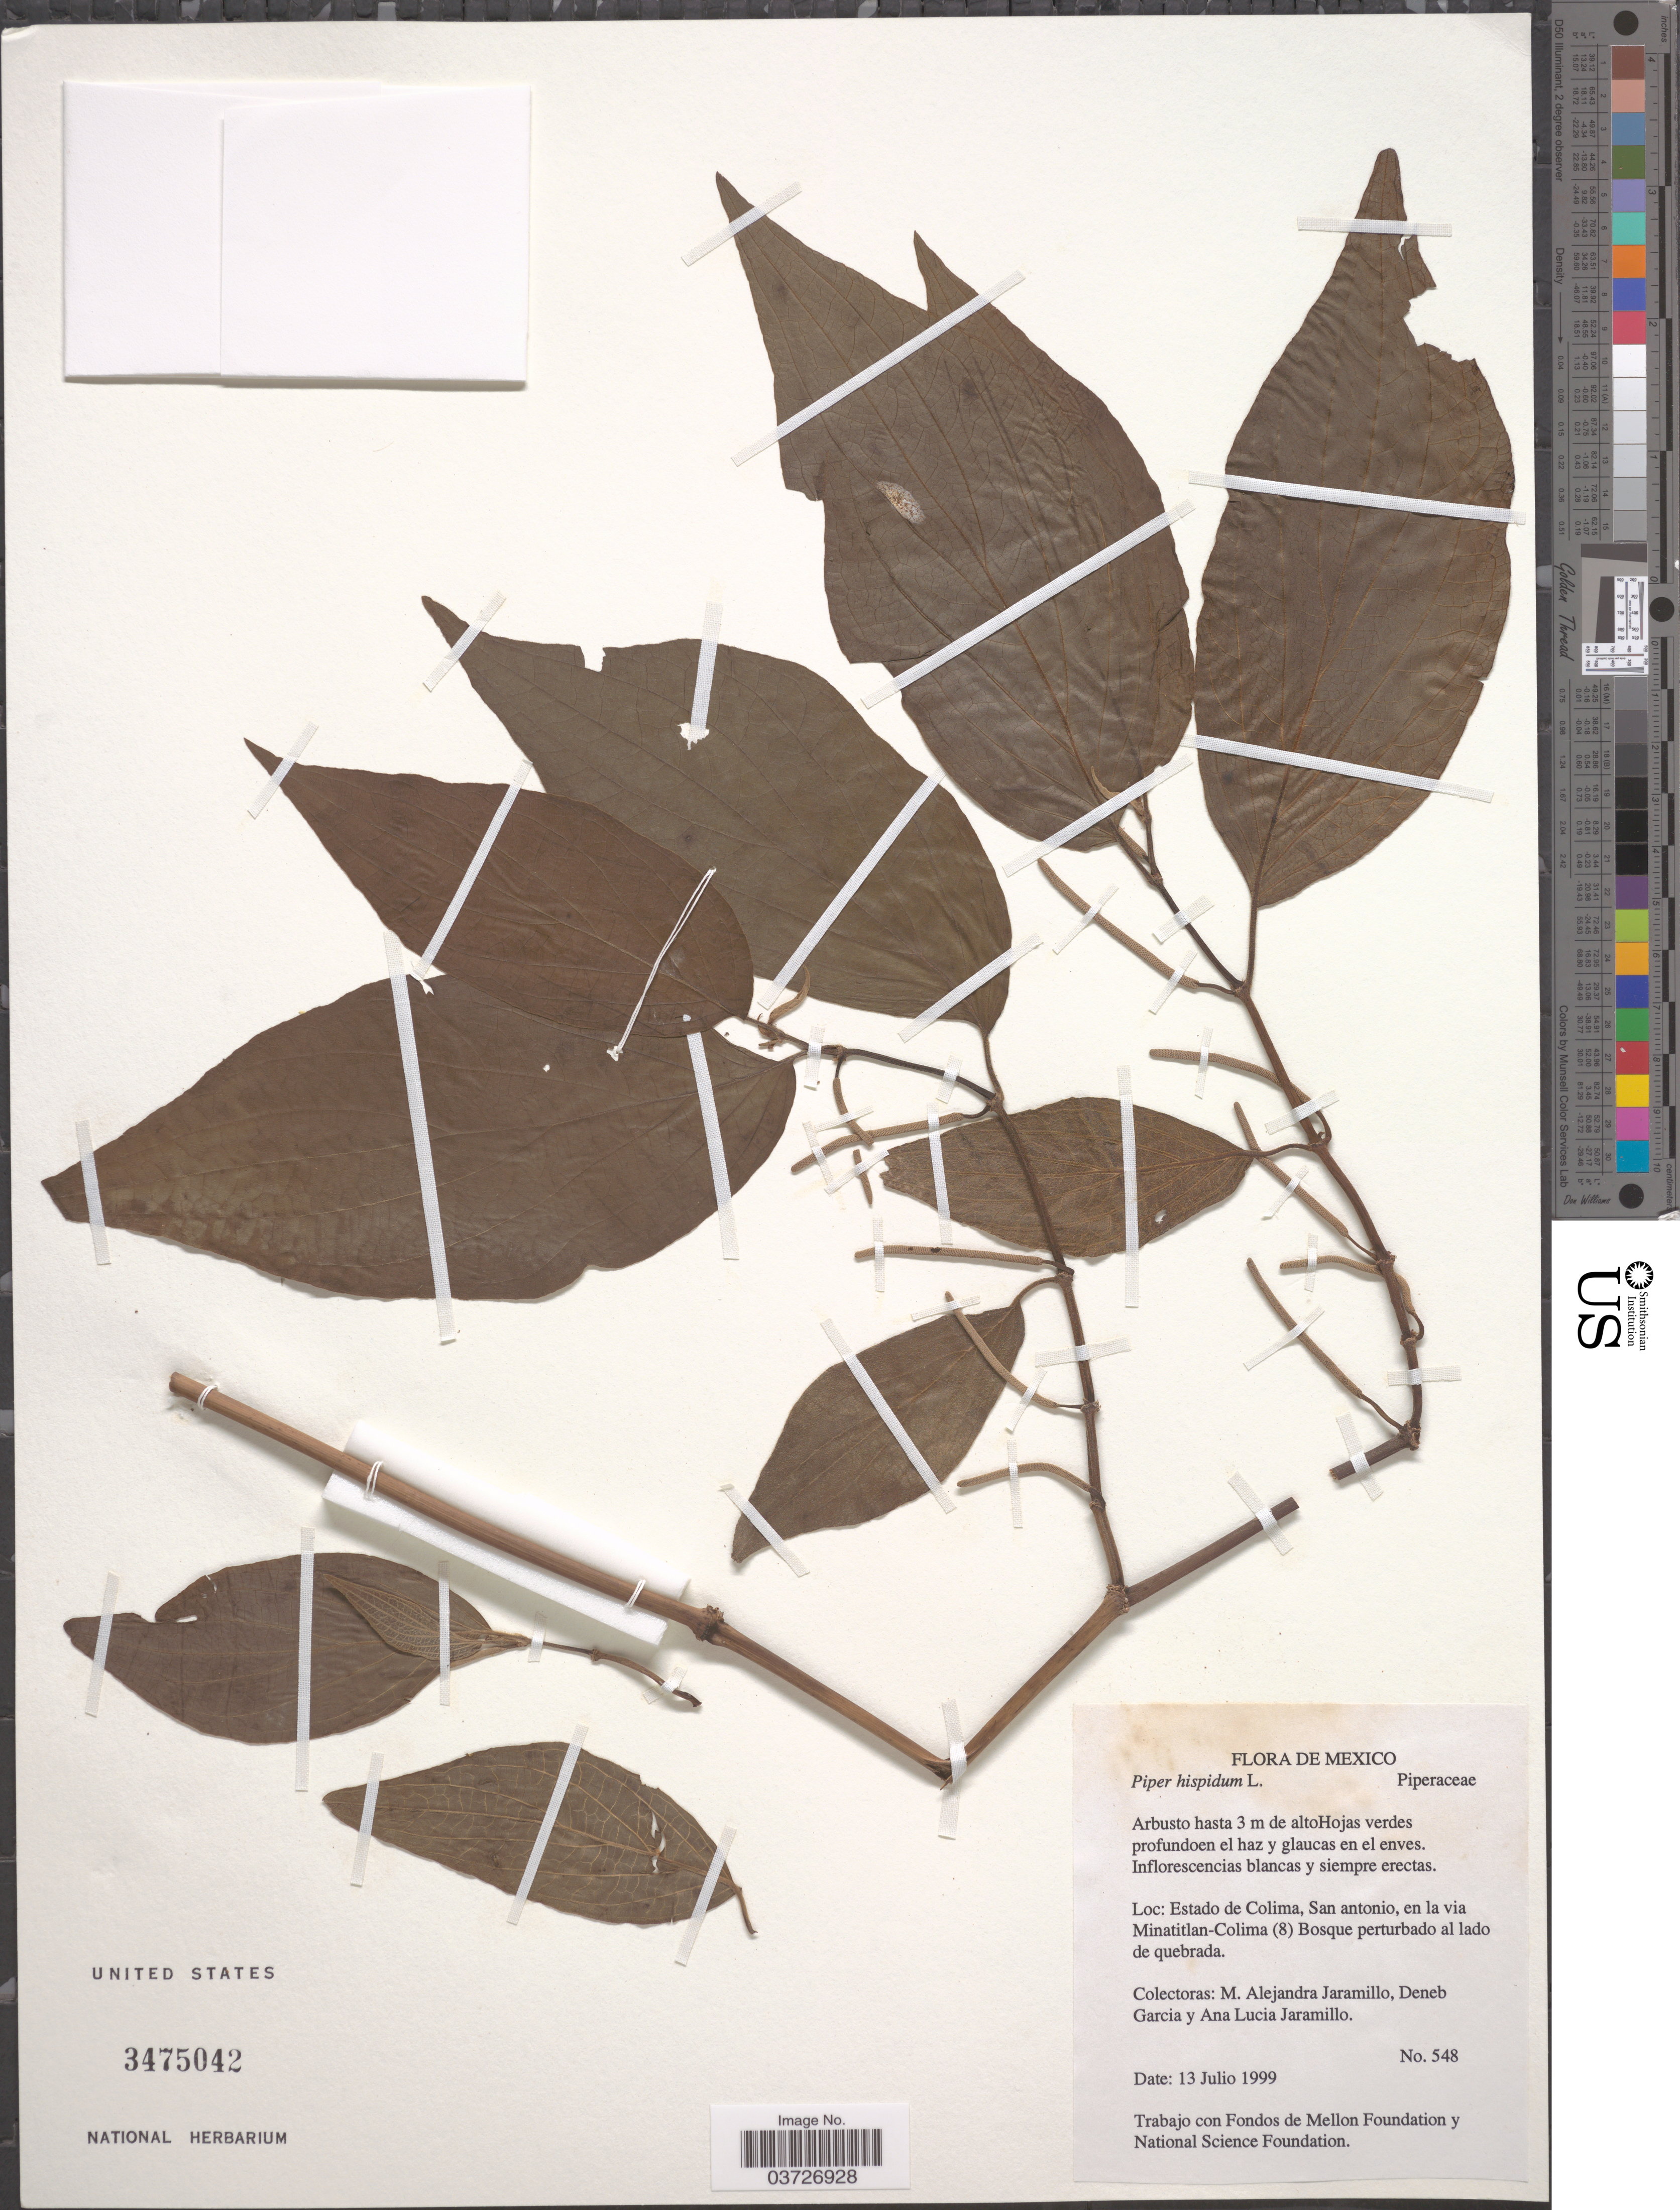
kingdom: Plantae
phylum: Tracheophyta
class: Magnoliopsida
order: Piperales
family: Piperaceae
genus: Piper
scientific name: Piper hispidum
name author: Sw.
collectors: M. A. Jaramillo, D. Garcia & A. Jaramillo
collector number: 548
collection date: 1999-07-13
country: Mexico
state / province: Colima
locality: San antonio, en la via Minatitlan-Colima (8).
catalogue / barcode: US 3475042